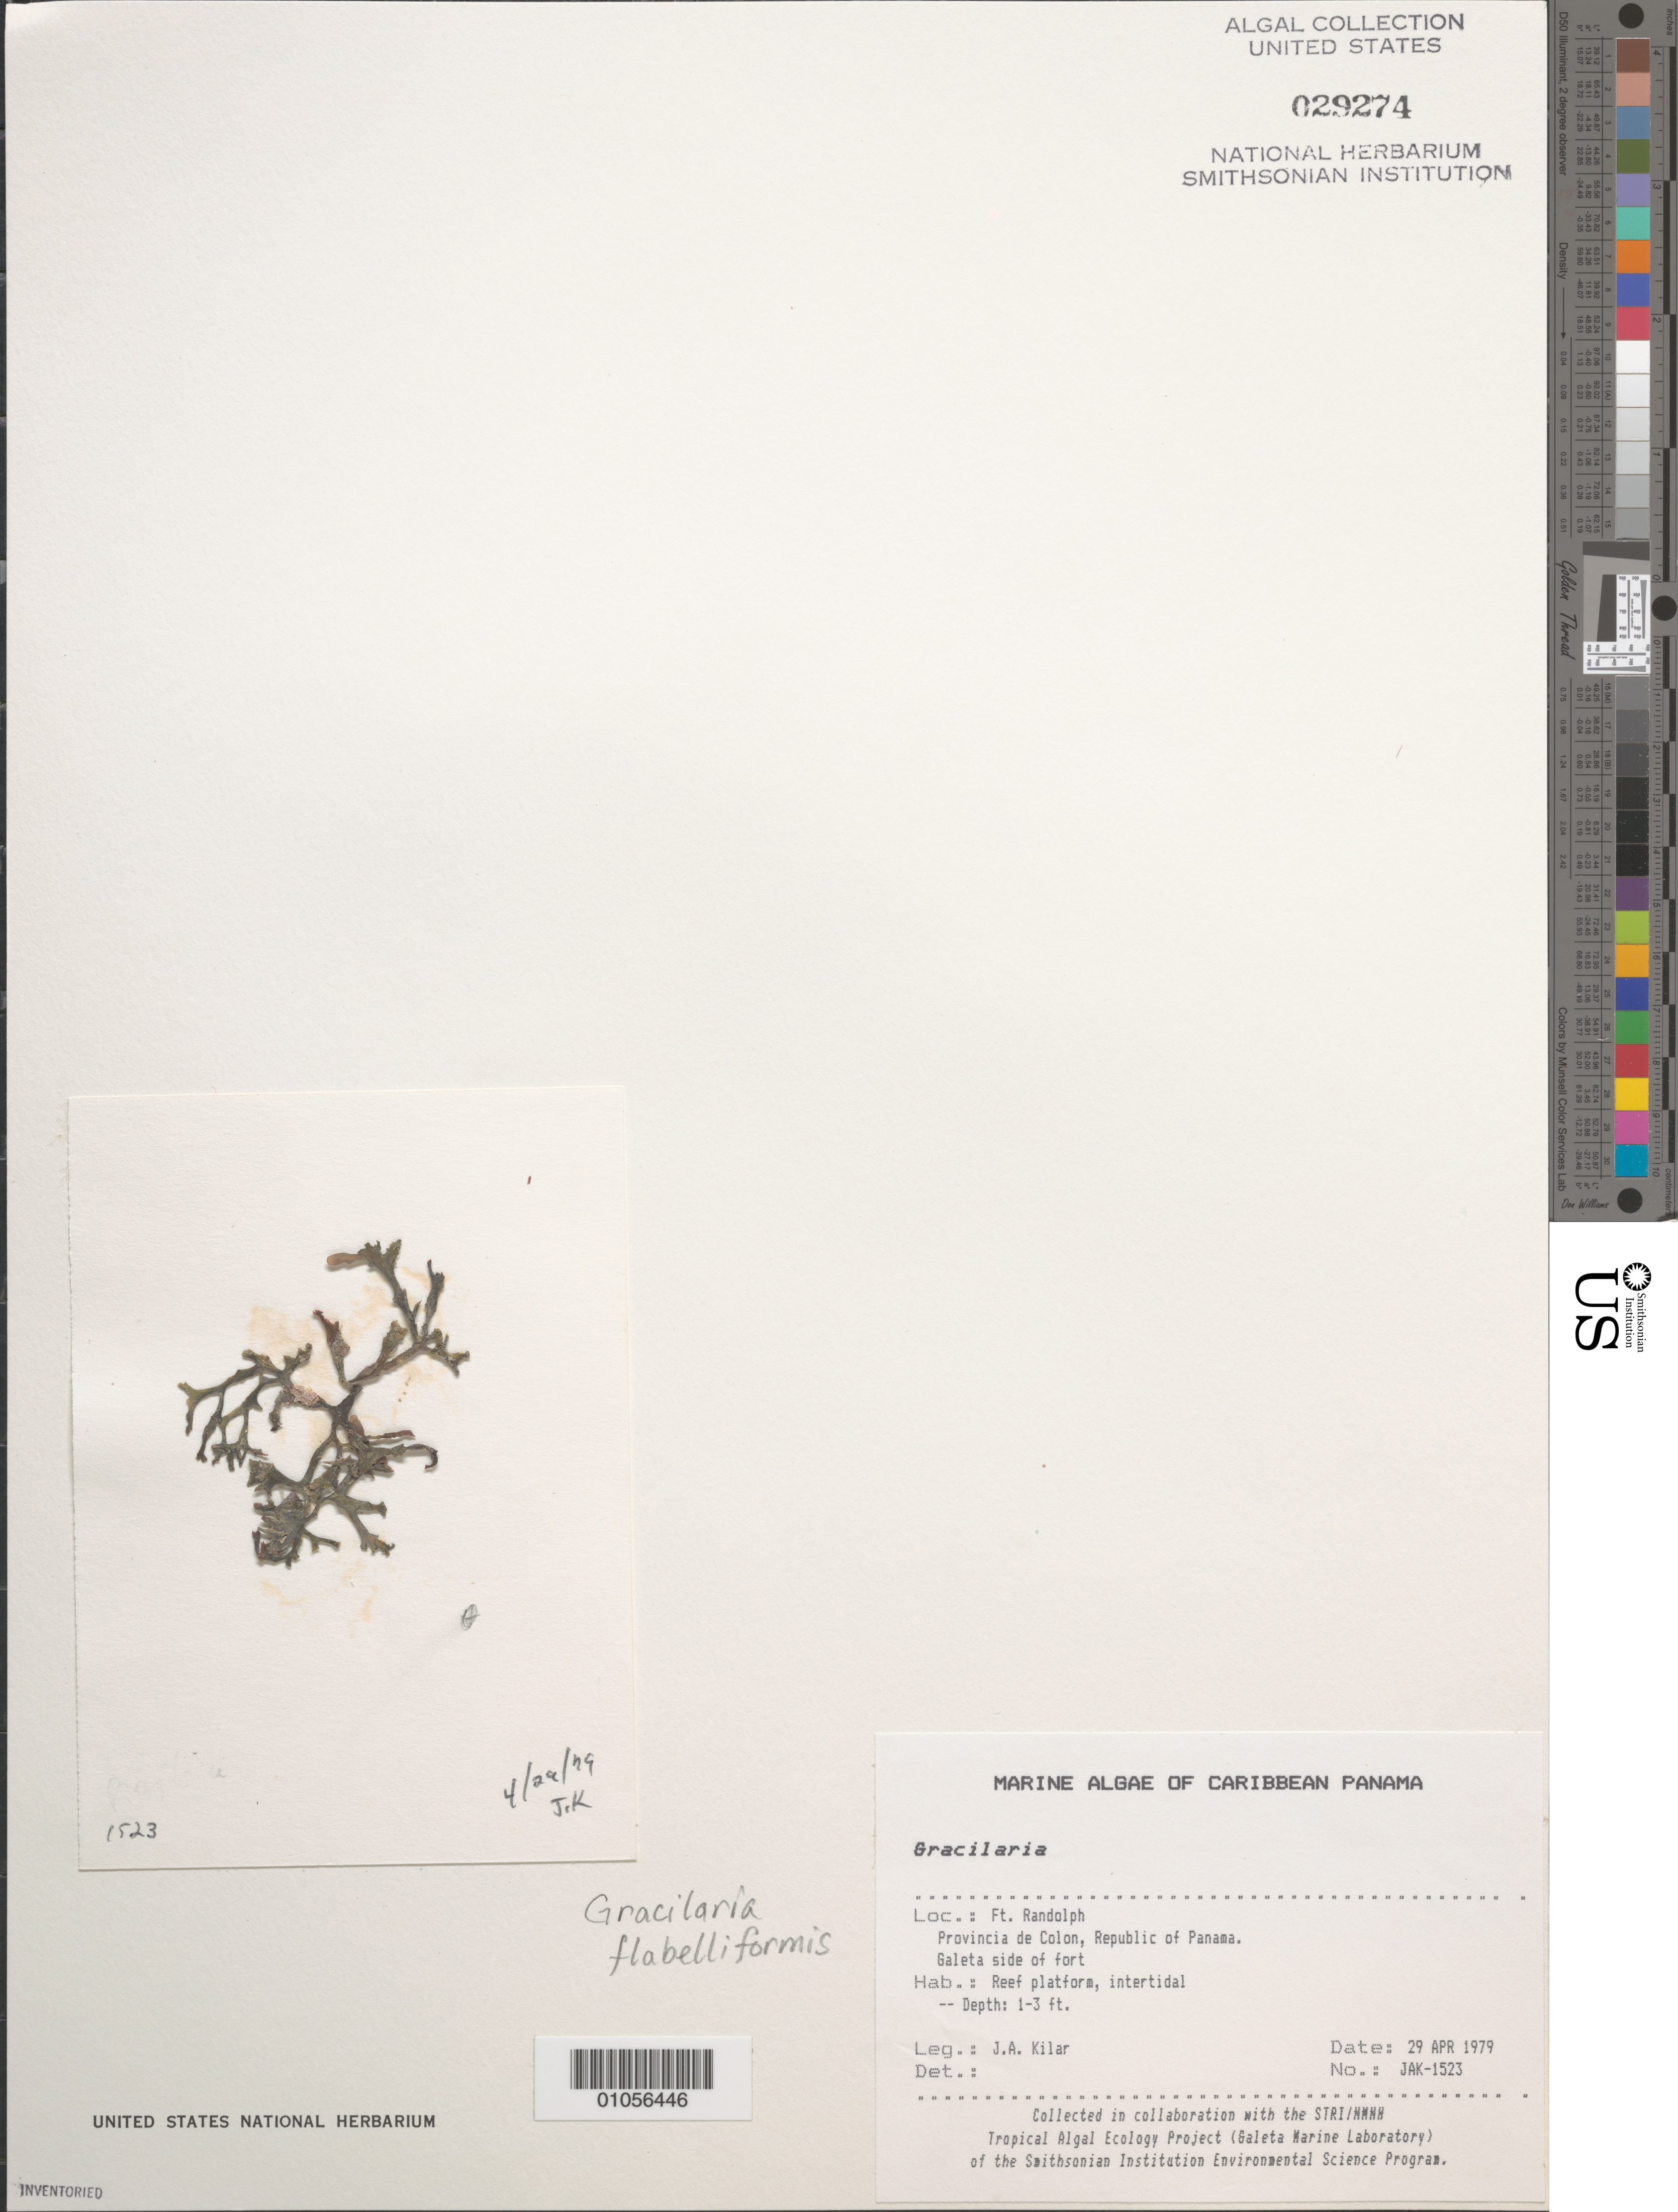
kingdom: Plantae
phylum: Rhodophyta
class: Florideophyceae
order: Gracilariales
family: Gracilariaceae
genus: Gracilaria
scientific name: Gracilaria flabelliformis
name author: (P. Crouan & H. Crouan) Fredericq & Gurgel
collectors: J. A. Kilar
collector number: JAK-1523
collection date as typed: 29 Apr 1979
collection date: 1979-04-29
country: Panama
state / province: Colón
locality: Fort Randolph, Galeta side of fort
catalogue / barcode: US 29274